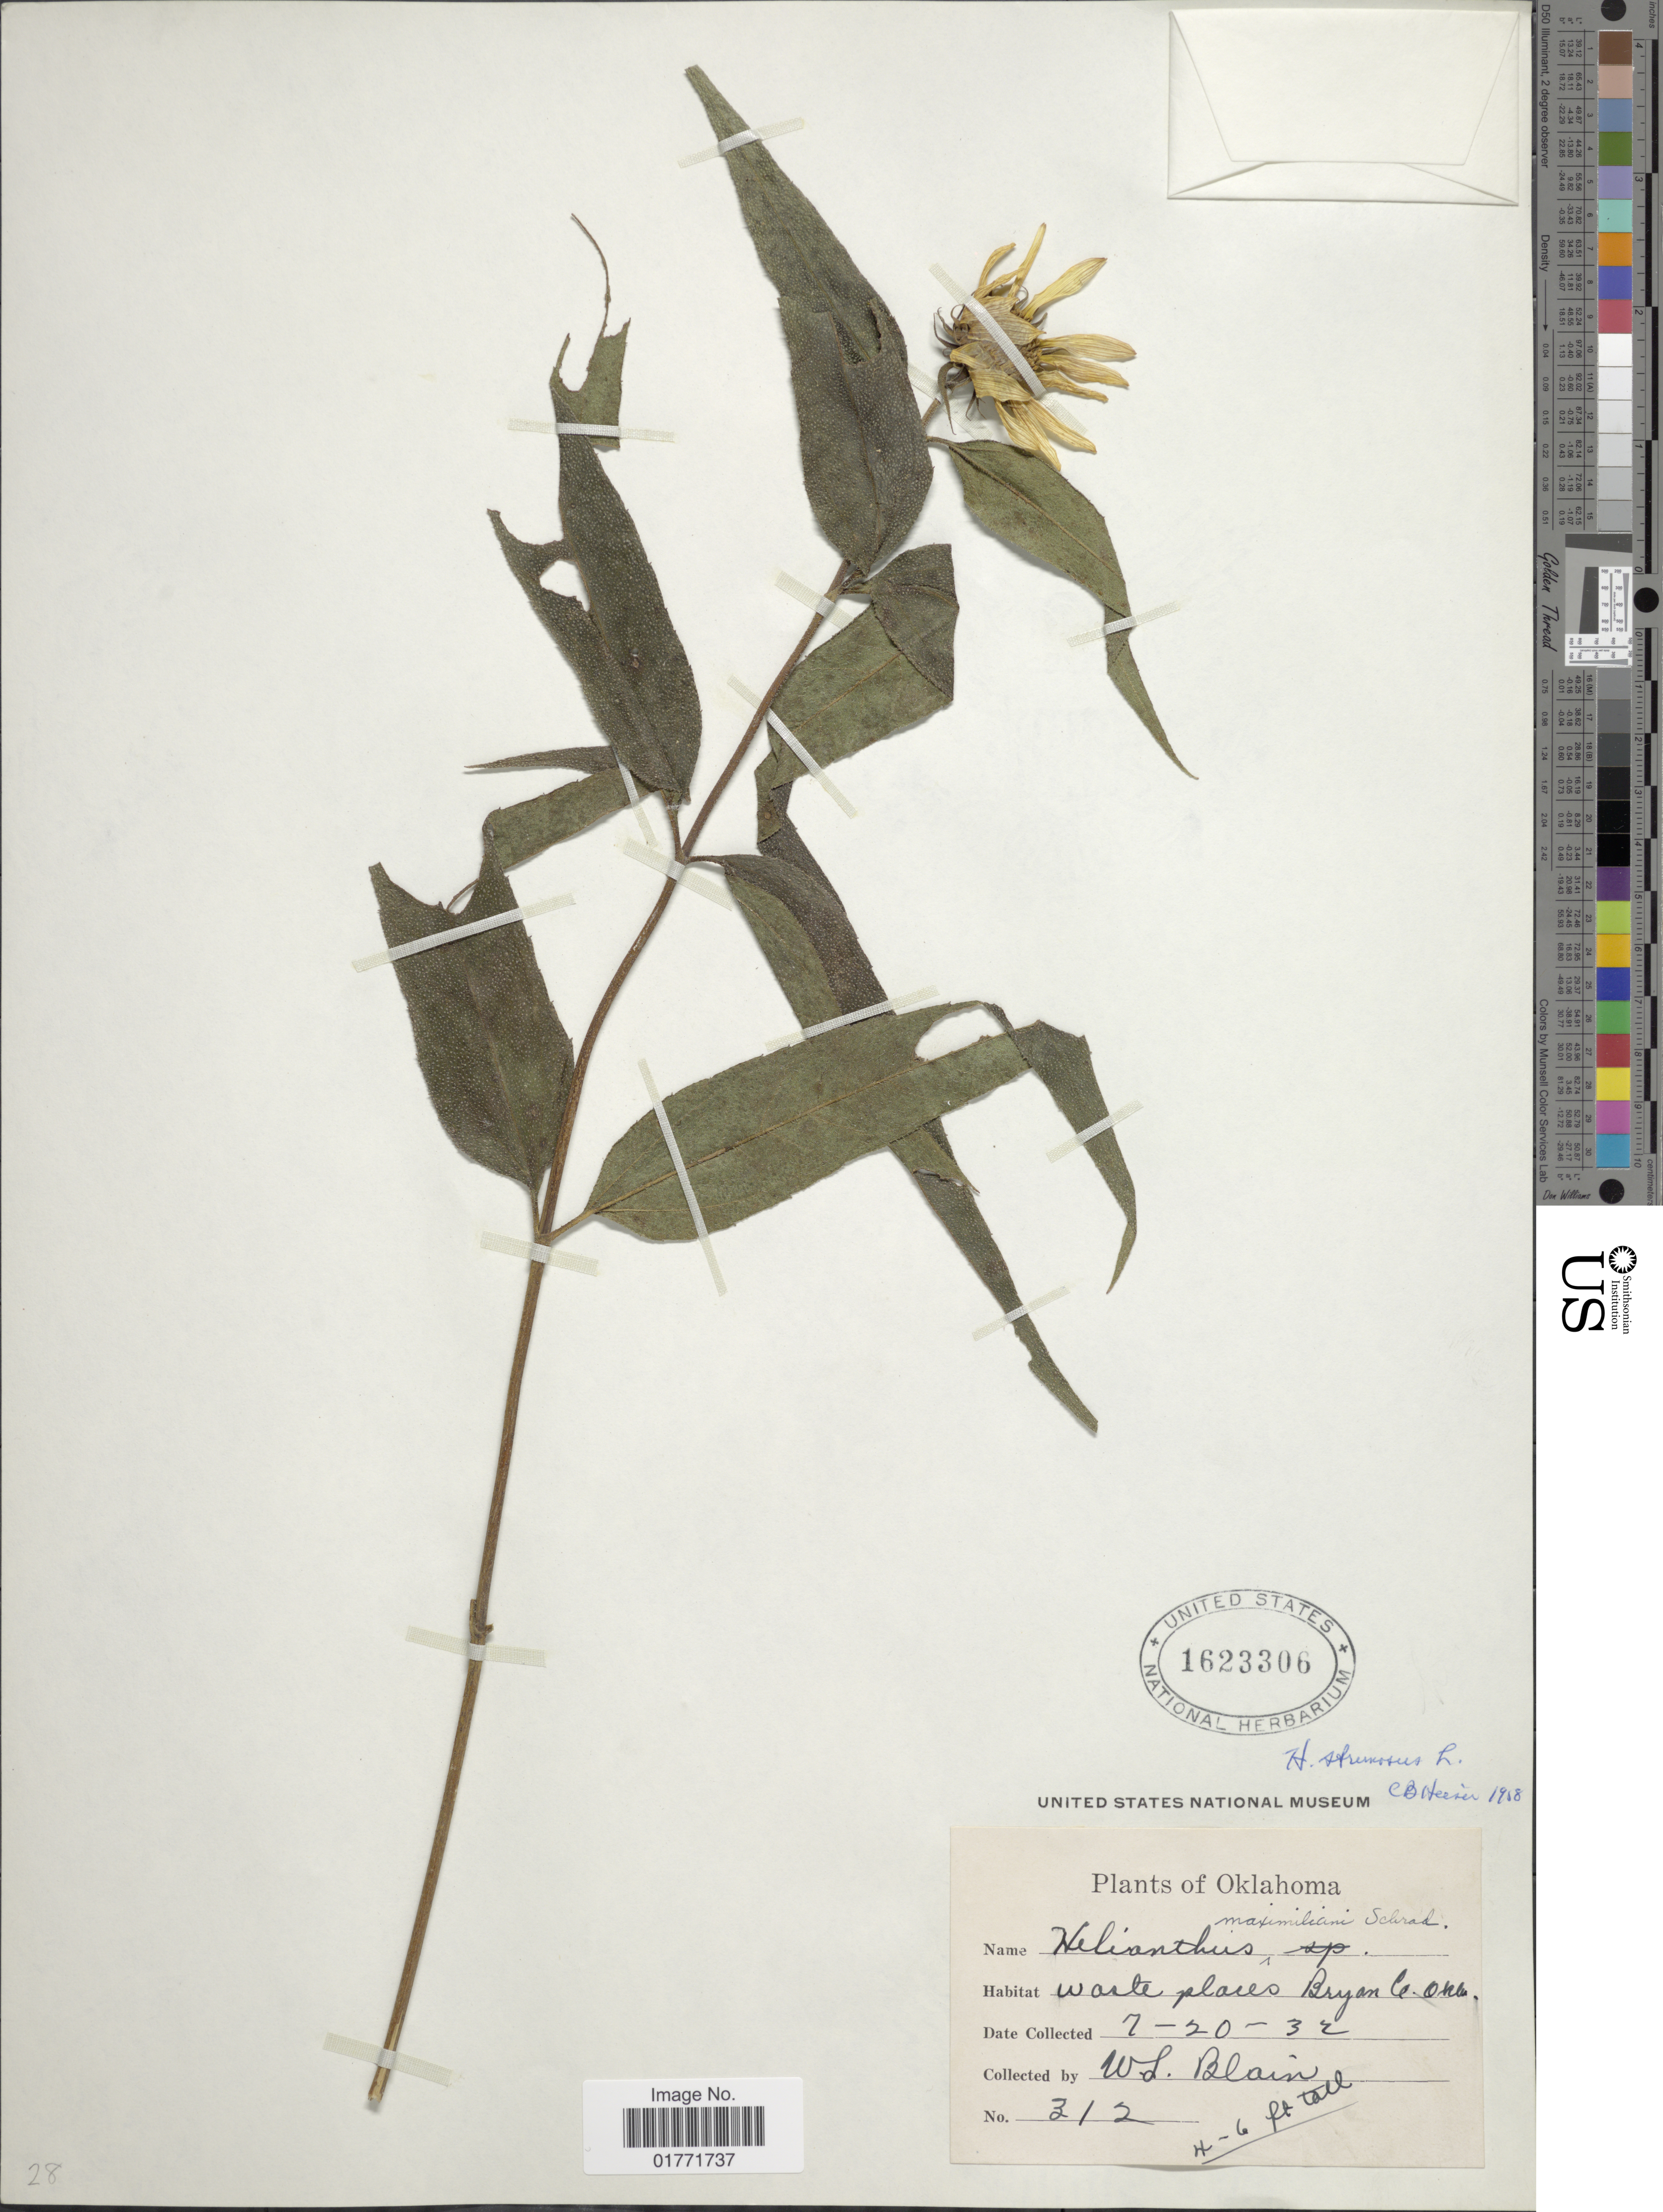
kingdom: Plantae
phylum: Tracheophyta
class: Magnoliopsida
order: Asterales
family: Asteraceae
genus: Helianthus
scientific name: Helianthus strumosus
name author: L.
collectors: W. Blain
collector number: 312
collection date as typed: Transcribed d/m/y: 20/7/32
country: United States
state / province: Oklahoma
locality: Oklahoma. Warte places Bryan Co. Okl.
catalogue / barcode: US 1623306